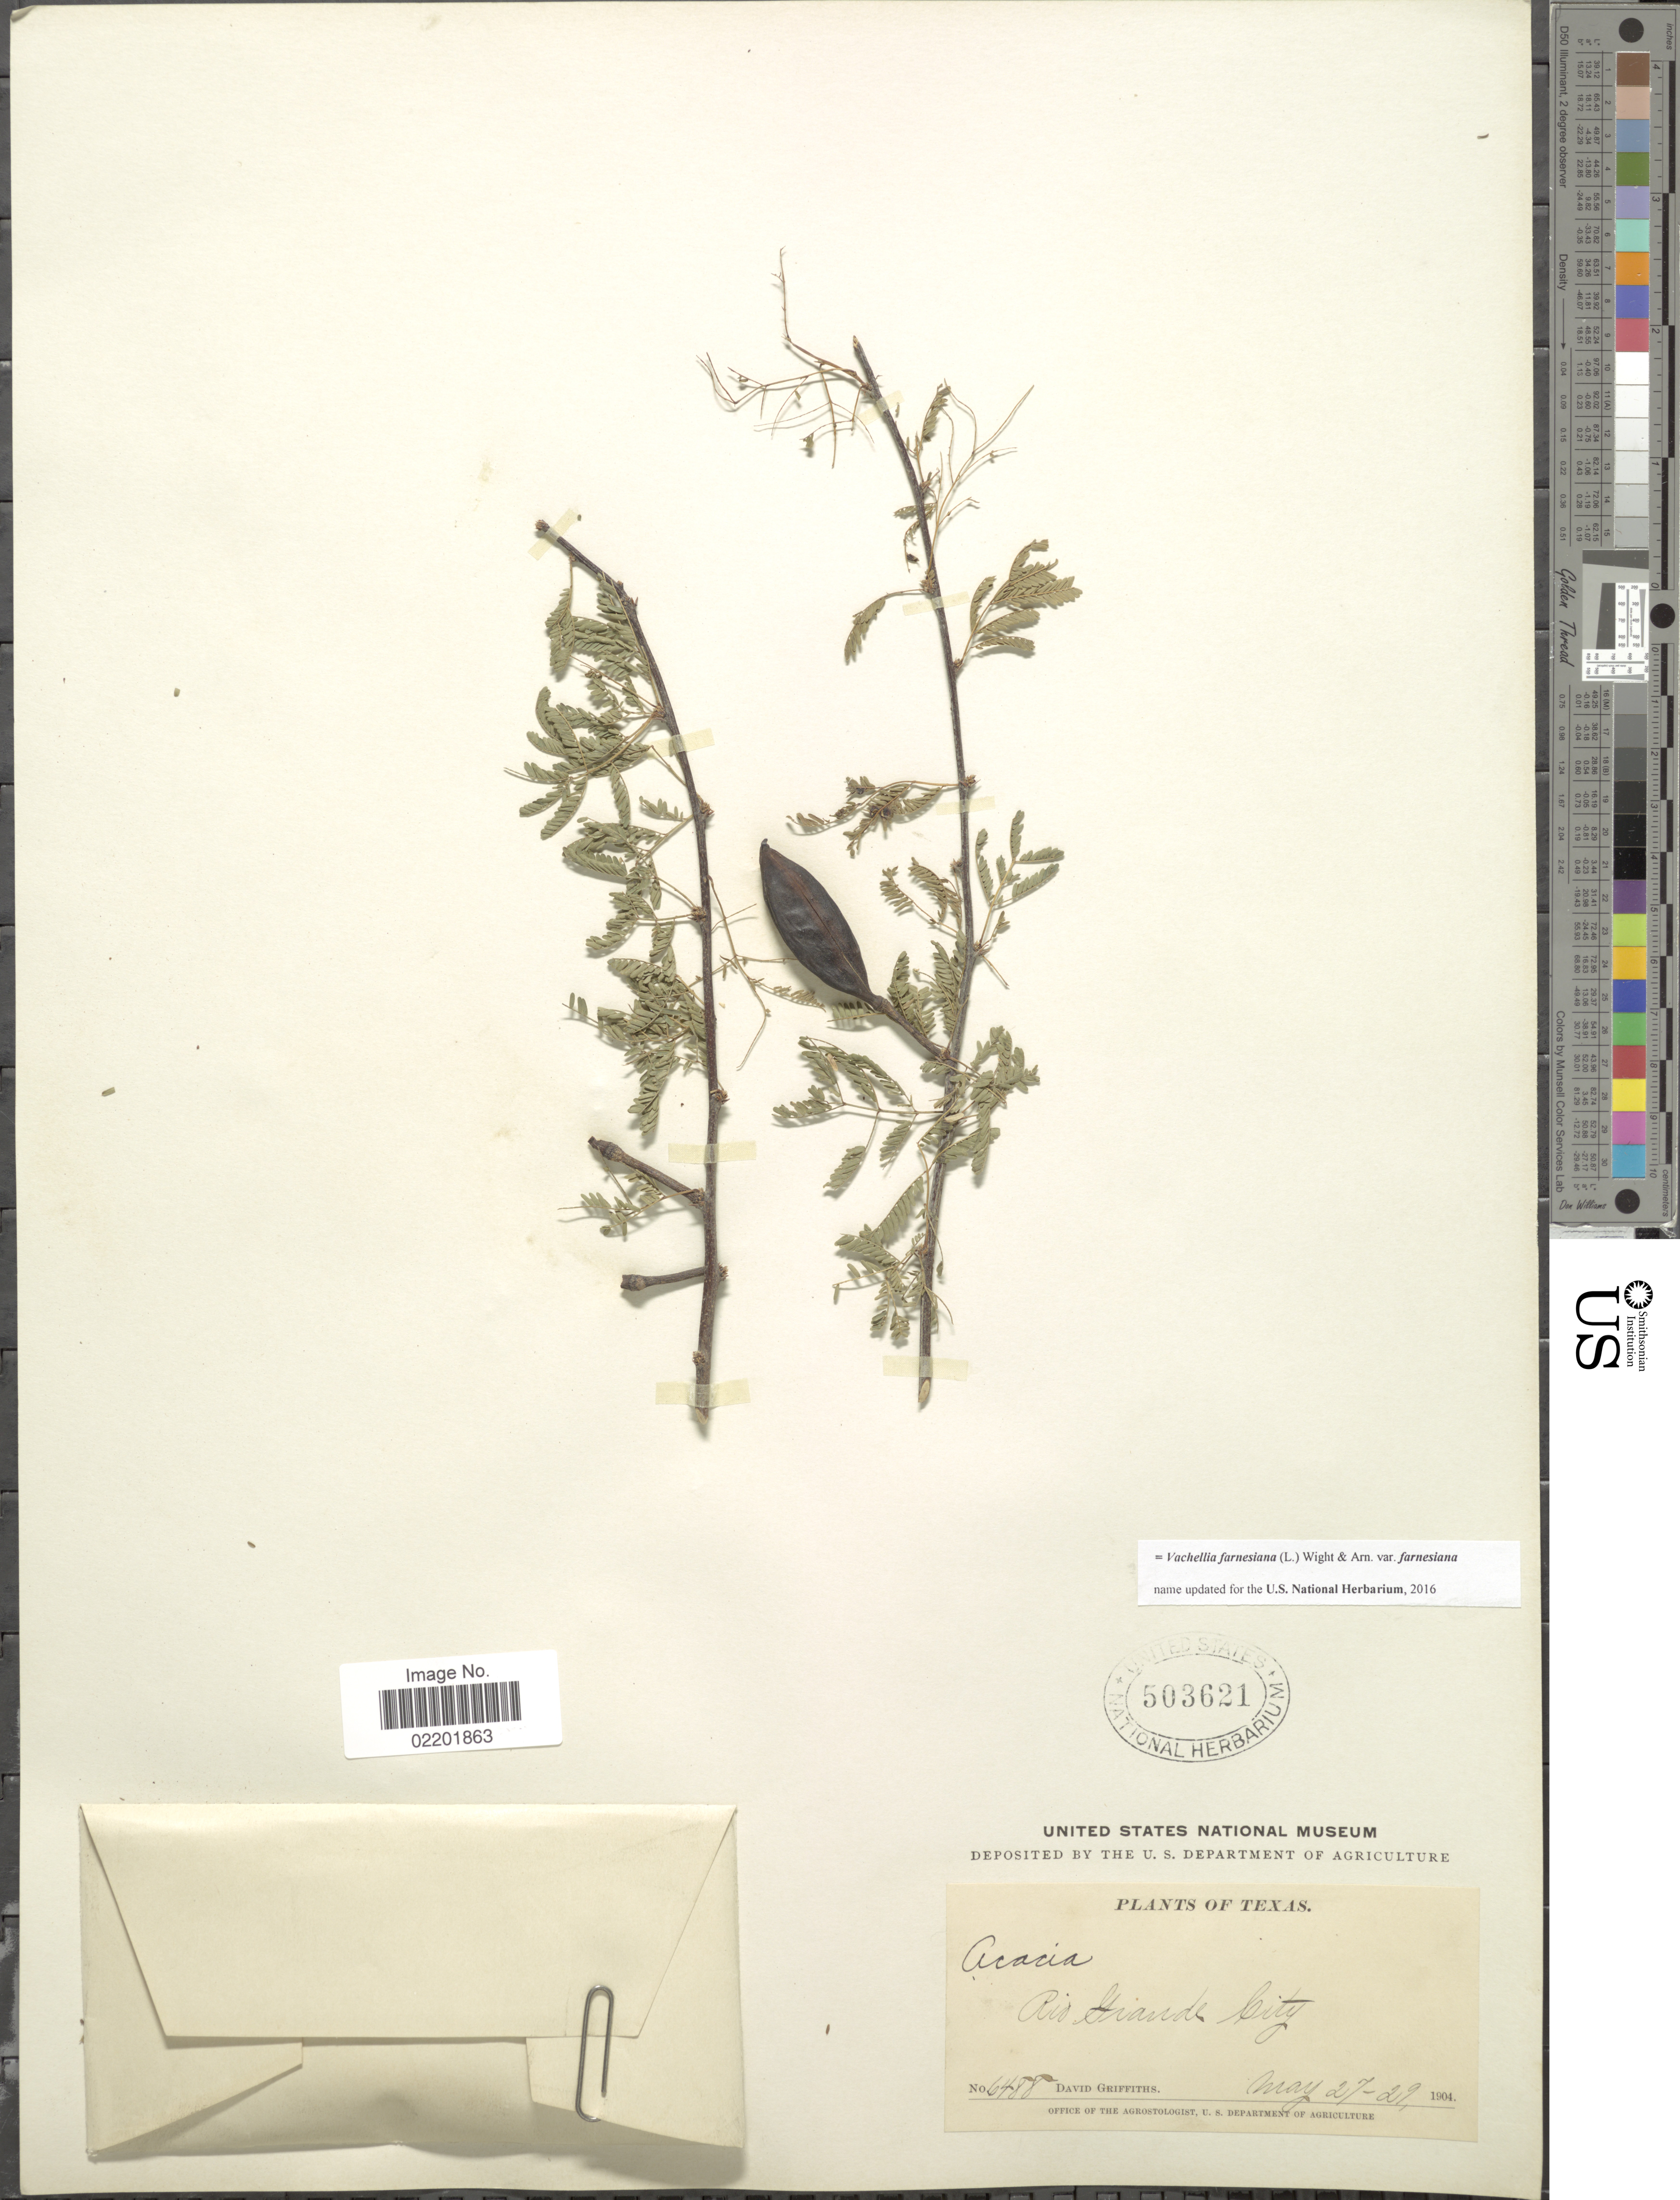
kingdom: Plantae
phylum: Tracheophyta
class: Magnoliopsida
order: Fabales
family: Fabaceae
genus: Vachellia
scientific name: Vachellia farnesiana var. farnesiana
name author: (L.) Wight & Arn.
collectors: D. Griffiths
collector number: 6488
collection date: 1904-05-27/1904-05-29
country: United States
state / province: Texas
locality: Rio Grande City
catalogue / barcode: US 503621